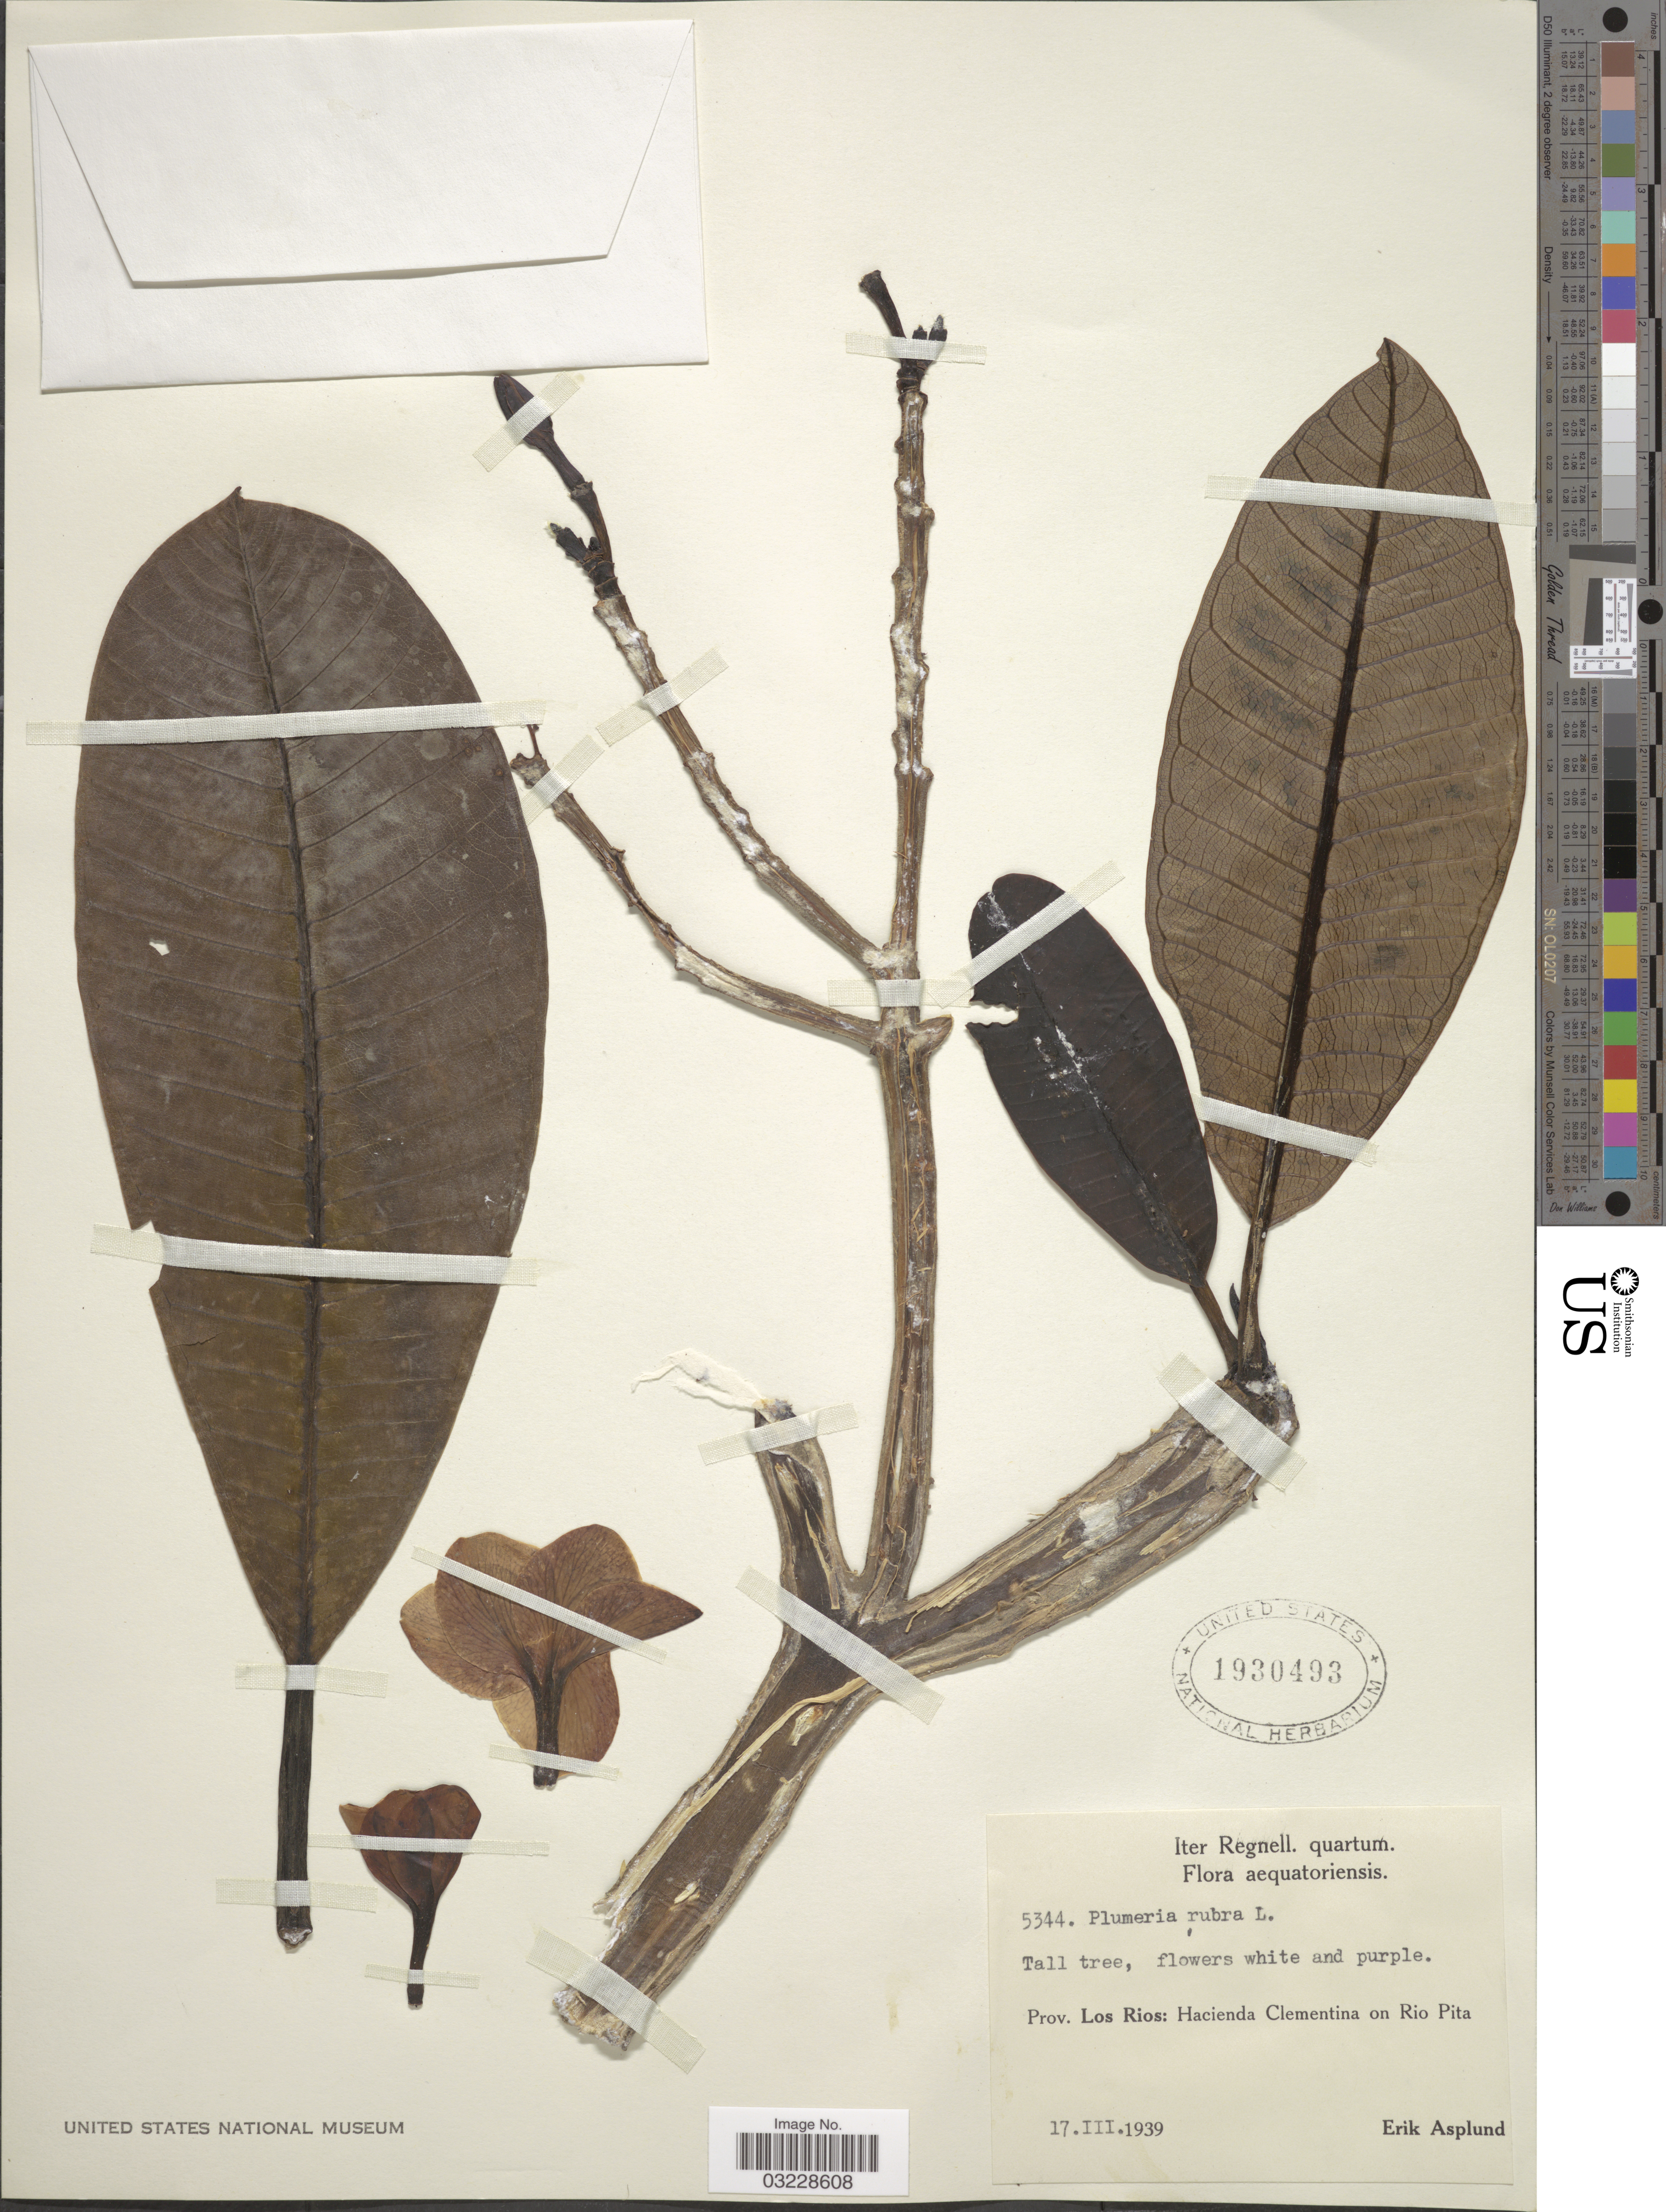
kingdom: Plantae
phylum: Tracheophyta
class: Magnoliopsida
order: Gentianales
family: Apocynaceae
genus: Plumeria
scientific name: Plumeria rubra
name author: L.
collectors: E. Asplund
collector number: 5344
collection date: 1939-03-17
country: Ecuador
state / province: Los Ríos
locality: Prov. Los Rios: Hacienda Clementina on Rio Pita.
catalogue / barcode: US 1930493